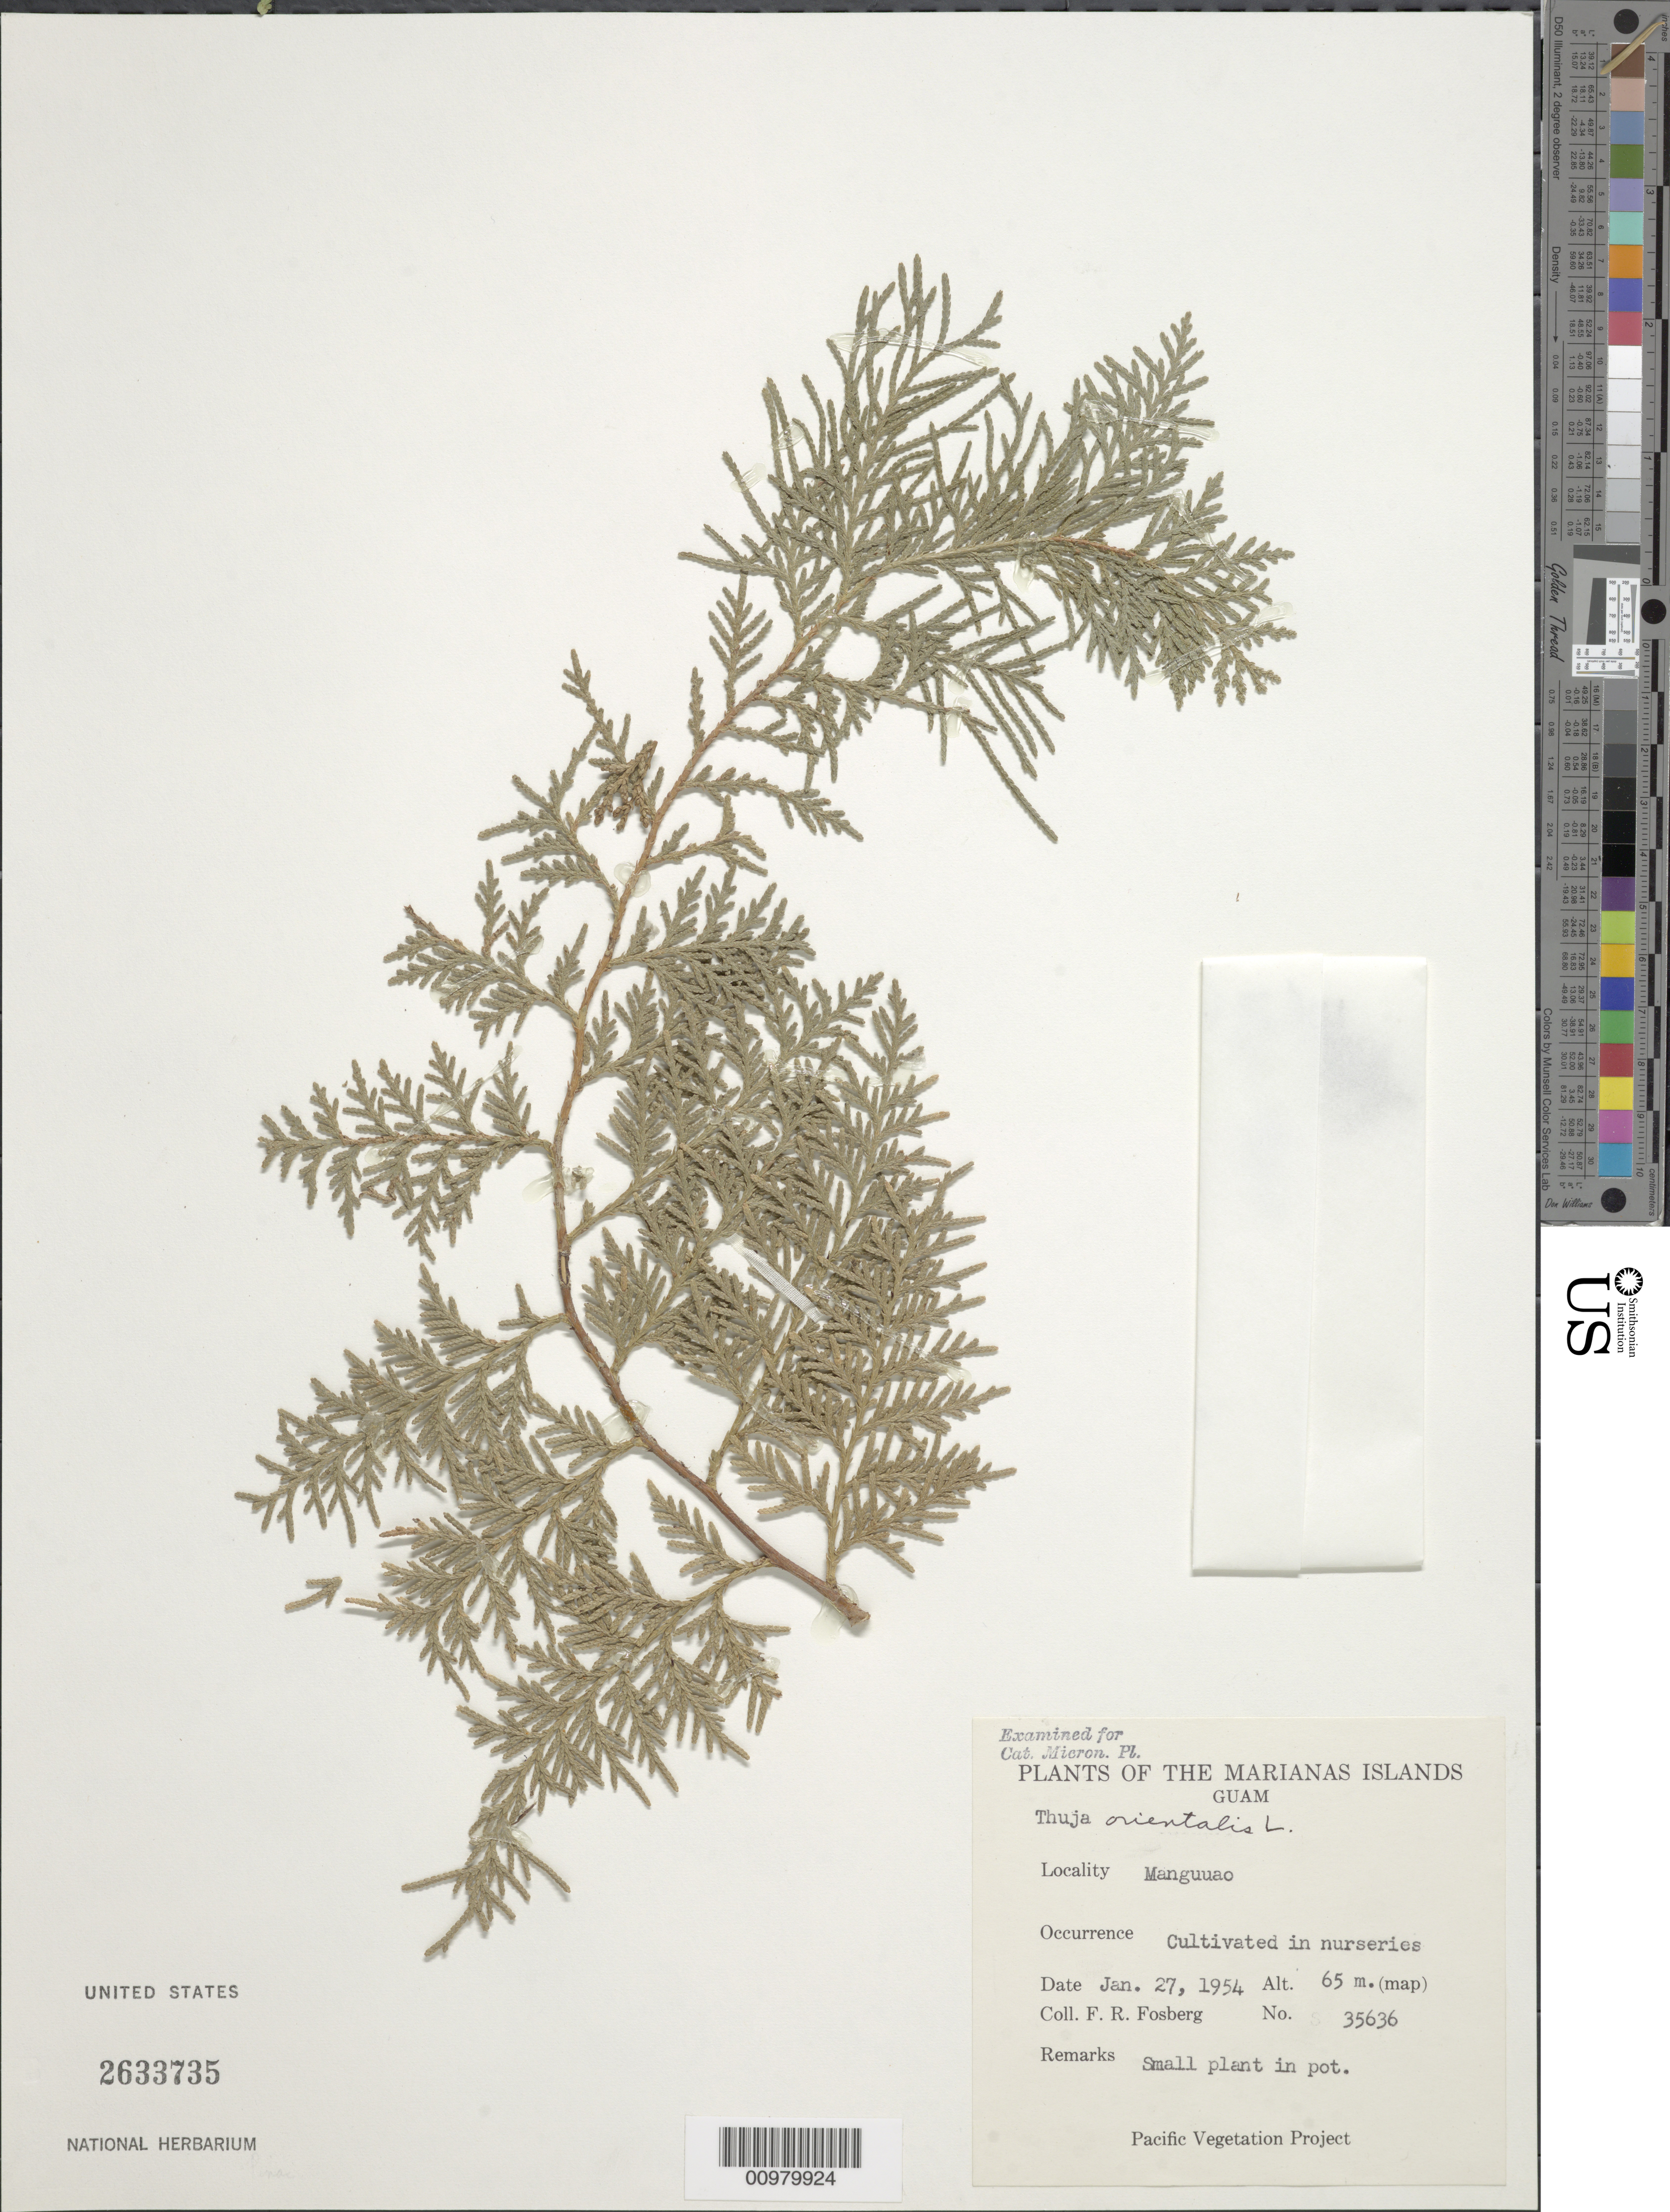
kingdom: Plantae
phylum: Tracheophyta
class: Pinopsida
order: Pinales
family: Cupressaceae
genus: Thuja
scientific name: Thuja orientalis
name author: L.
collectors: F. R. Fosberg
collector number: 35636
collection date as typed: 27 Jan 1954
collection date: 1954-01-27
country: Guam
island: Guam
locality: Manguuao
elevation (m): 65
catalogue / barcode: US 2633735